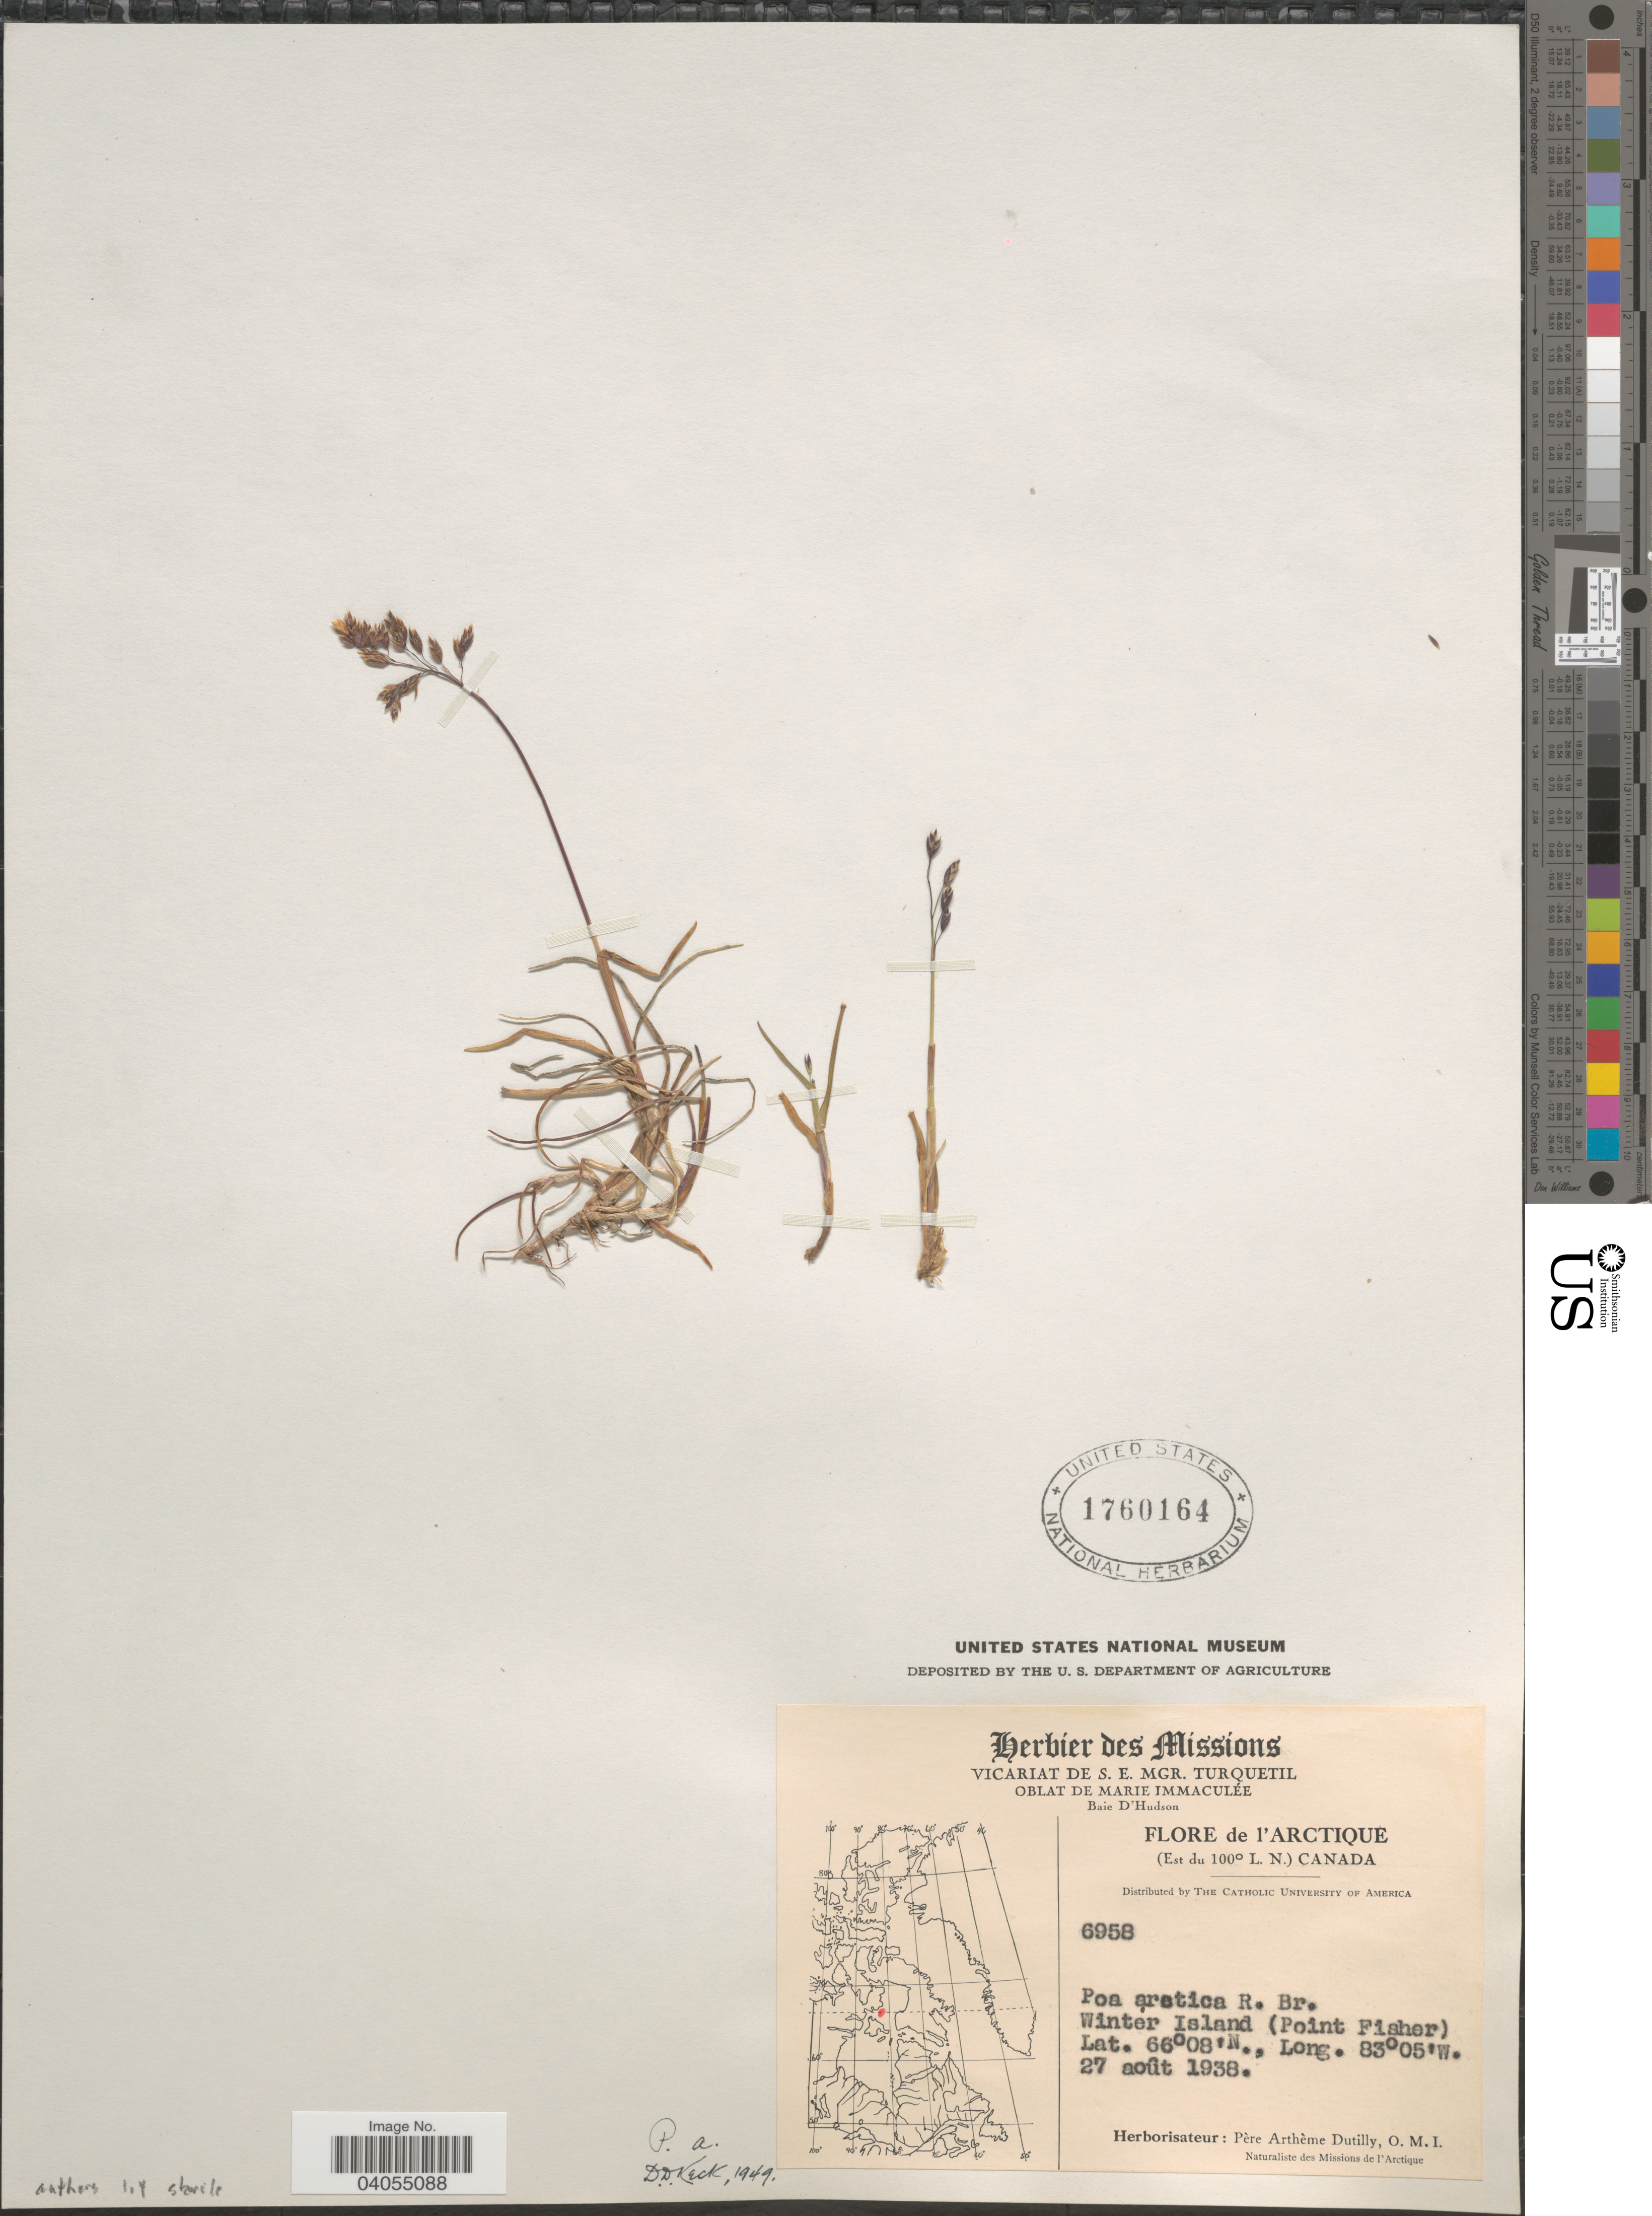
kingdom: Plantae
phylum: Tracheophyta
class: Liliopsida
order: Poales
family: Poaceae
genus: Poa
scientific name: Poa arctica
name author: R. Br.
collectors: P. Dutilly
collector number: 6958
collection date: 1938-08-27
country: Canada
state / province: Nunavut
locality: Arctique (Est du 100° L. N.) Canada. Winter Island (Point Fisher).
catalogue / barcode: US 1760164